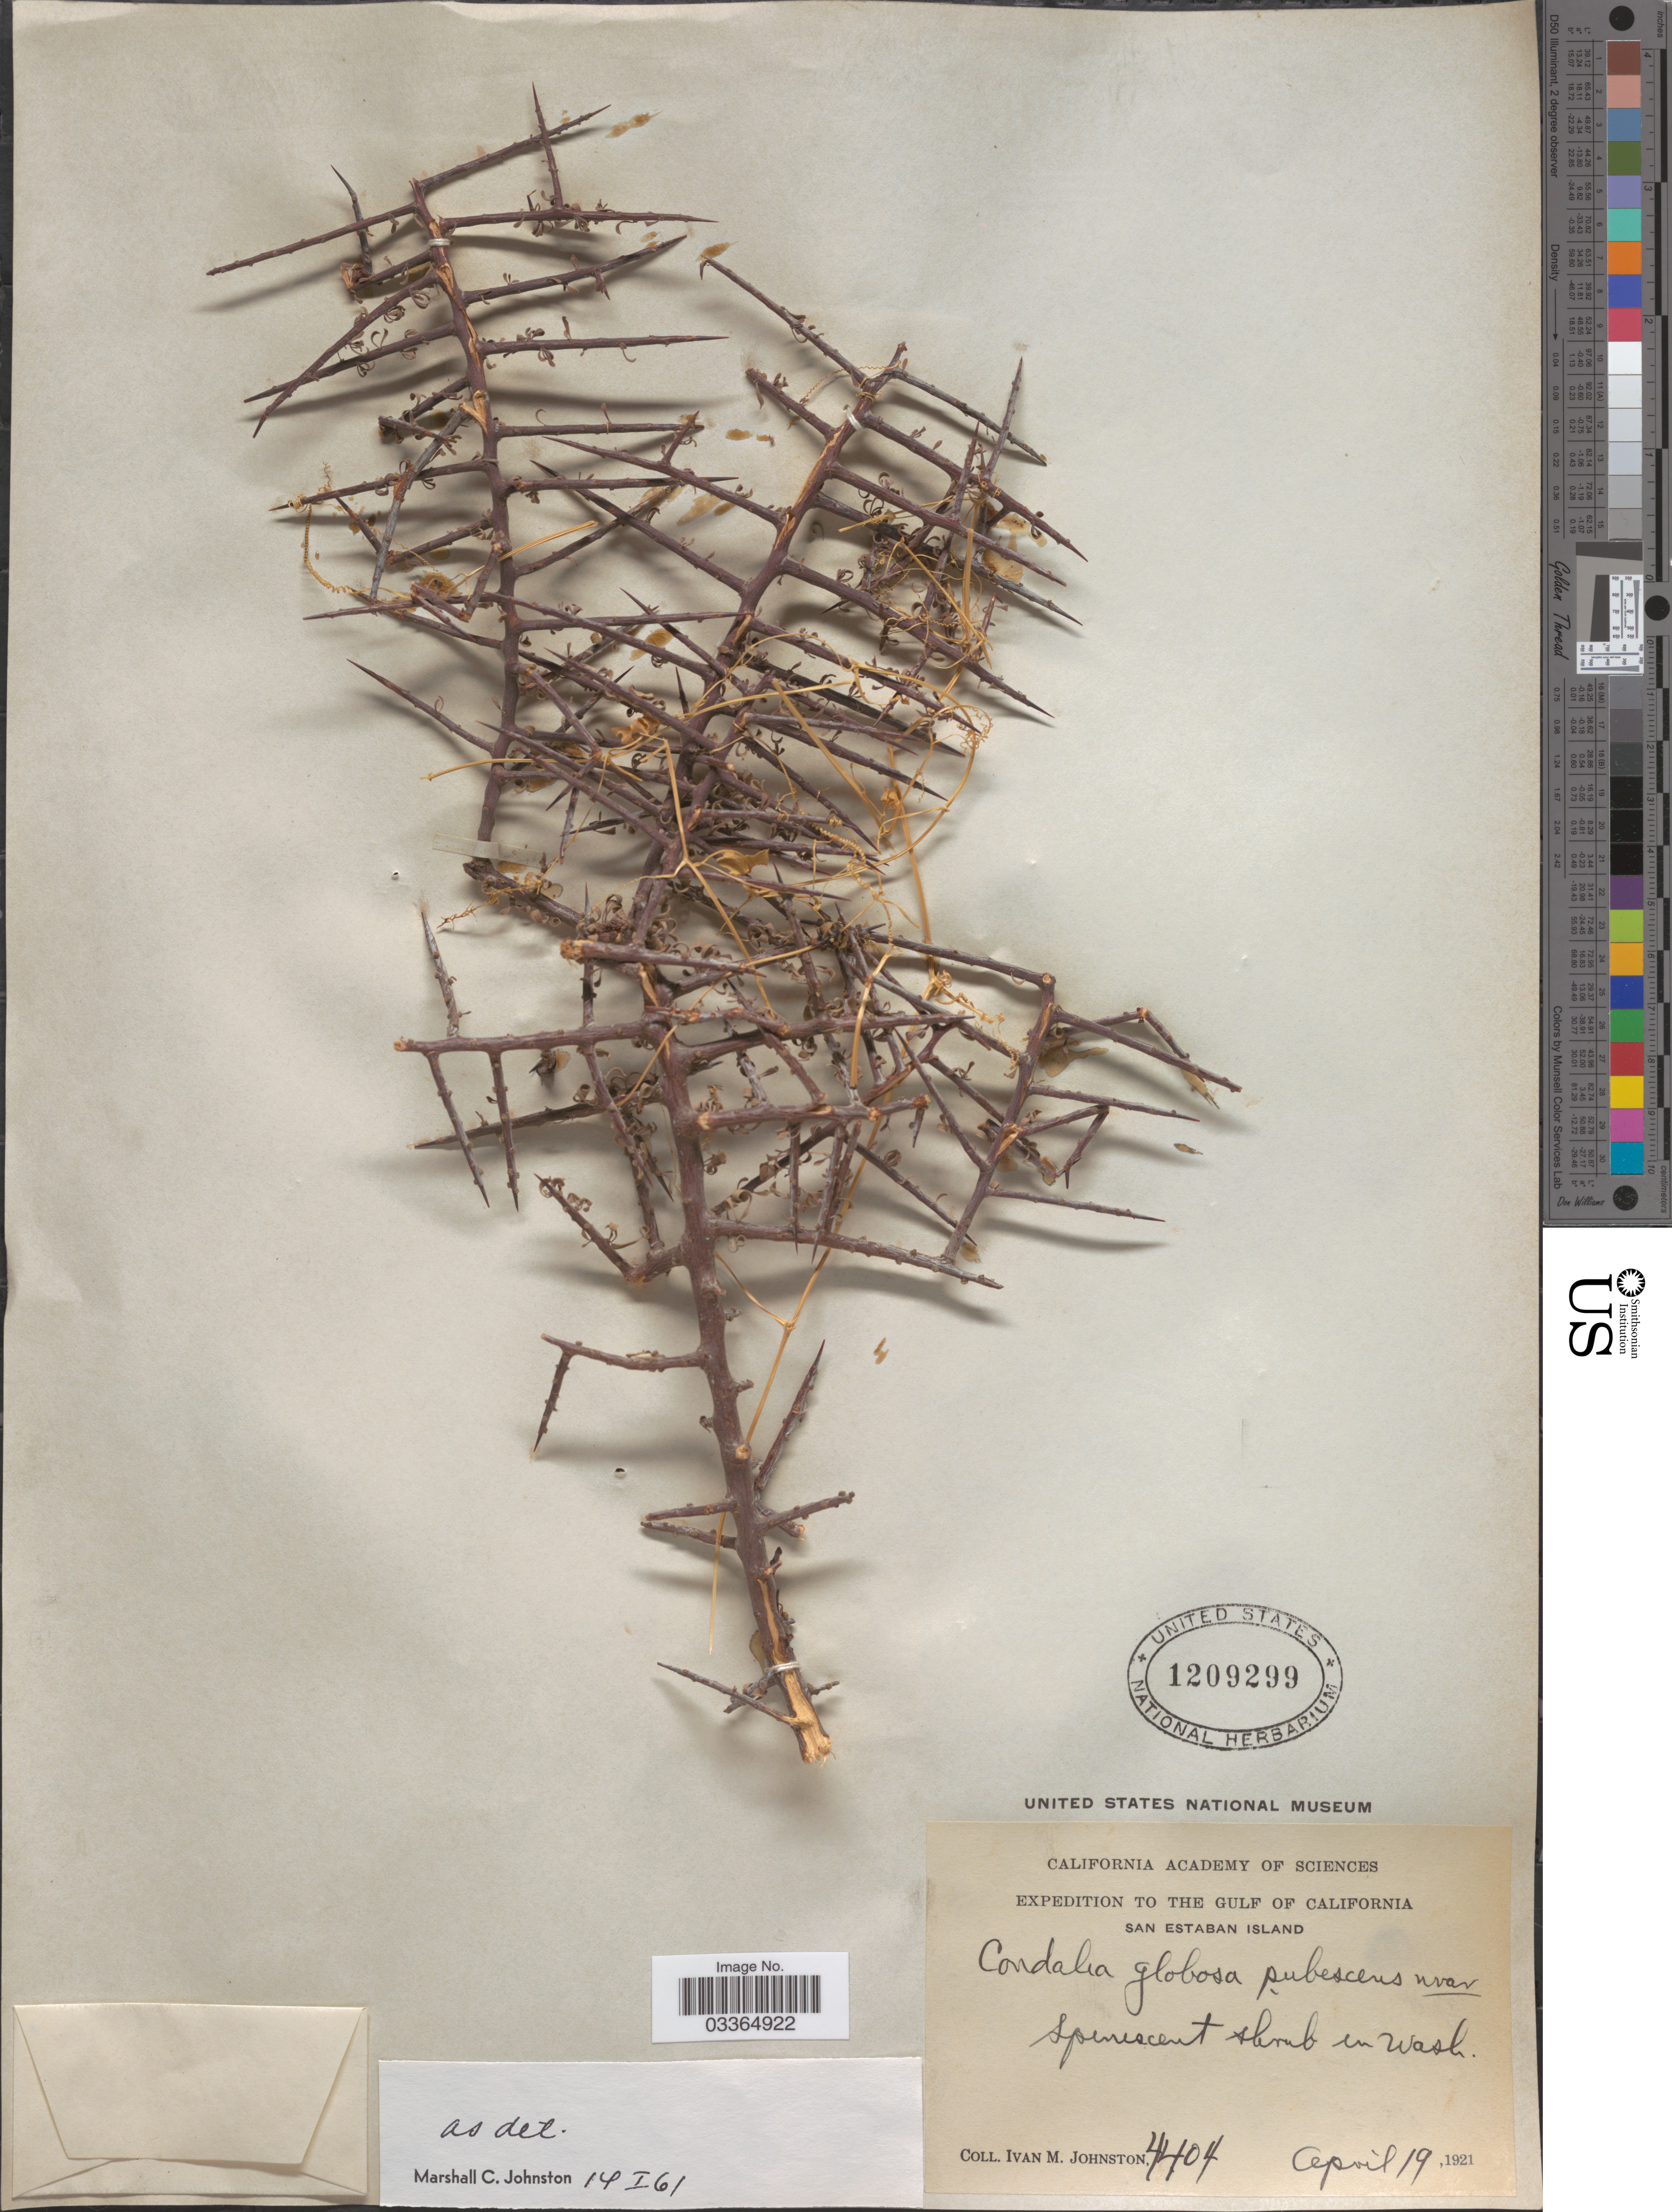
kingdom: Plantae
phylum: Tracheophyta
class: Magnoliopsida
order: Rosales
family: Rhamnaceae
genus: Condalia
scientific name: Condalia globosa var. pubescens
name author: I.M. Johnst.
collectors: I.M. Johnston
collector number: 4404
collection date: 1921-04-19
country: Mexico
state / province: Sonora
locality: The Gulf of California, San Estaban Island.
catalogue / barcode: US 1209299